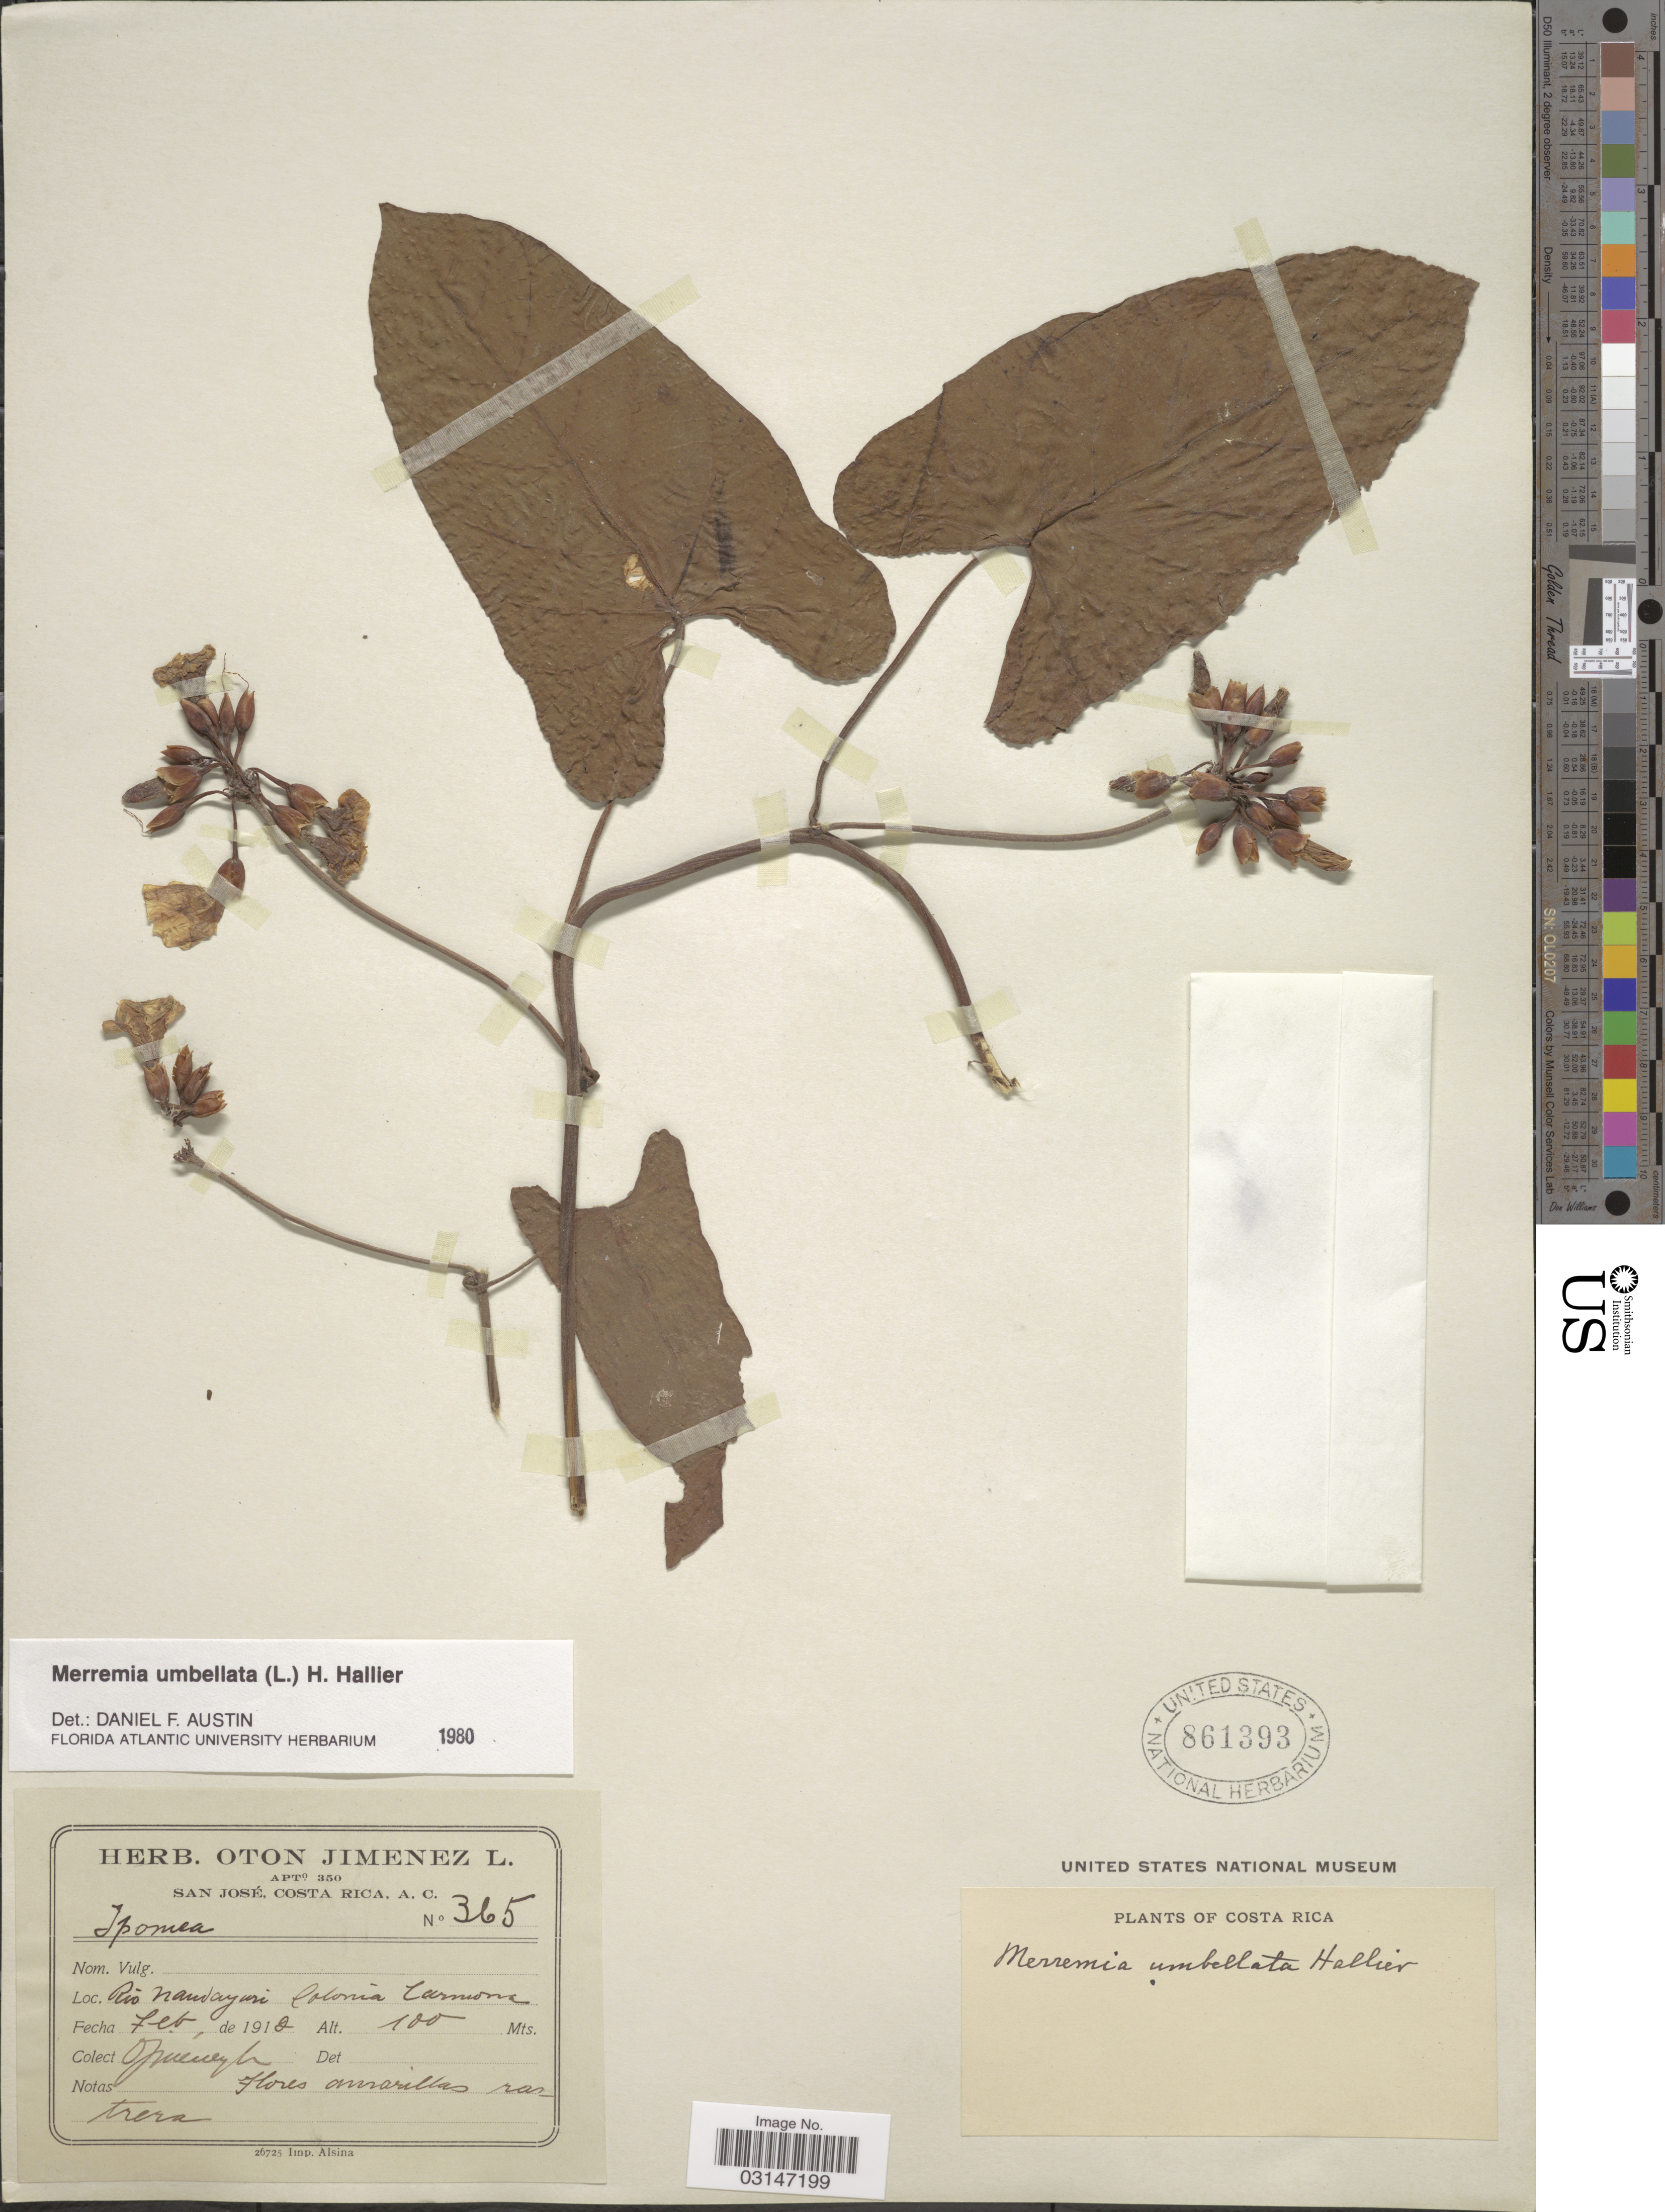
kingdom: Plantae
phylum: Tracheophyta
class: Magnoliopsida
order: Solanales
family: Convolvulaceae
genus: Camonea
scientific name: Camonea umbellata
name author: (L.) A. R. Simões & Staples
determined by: Strong, Mark T., (BOT), Smithsonian Institution - National Museum of Natural History (UNITED STATES)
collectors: O. Jimenez L.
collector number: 365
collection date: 1912-02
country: Costa Rica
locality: Rio Nandayuri, Colonia Carmona.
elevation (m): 100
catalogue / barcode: US 861393